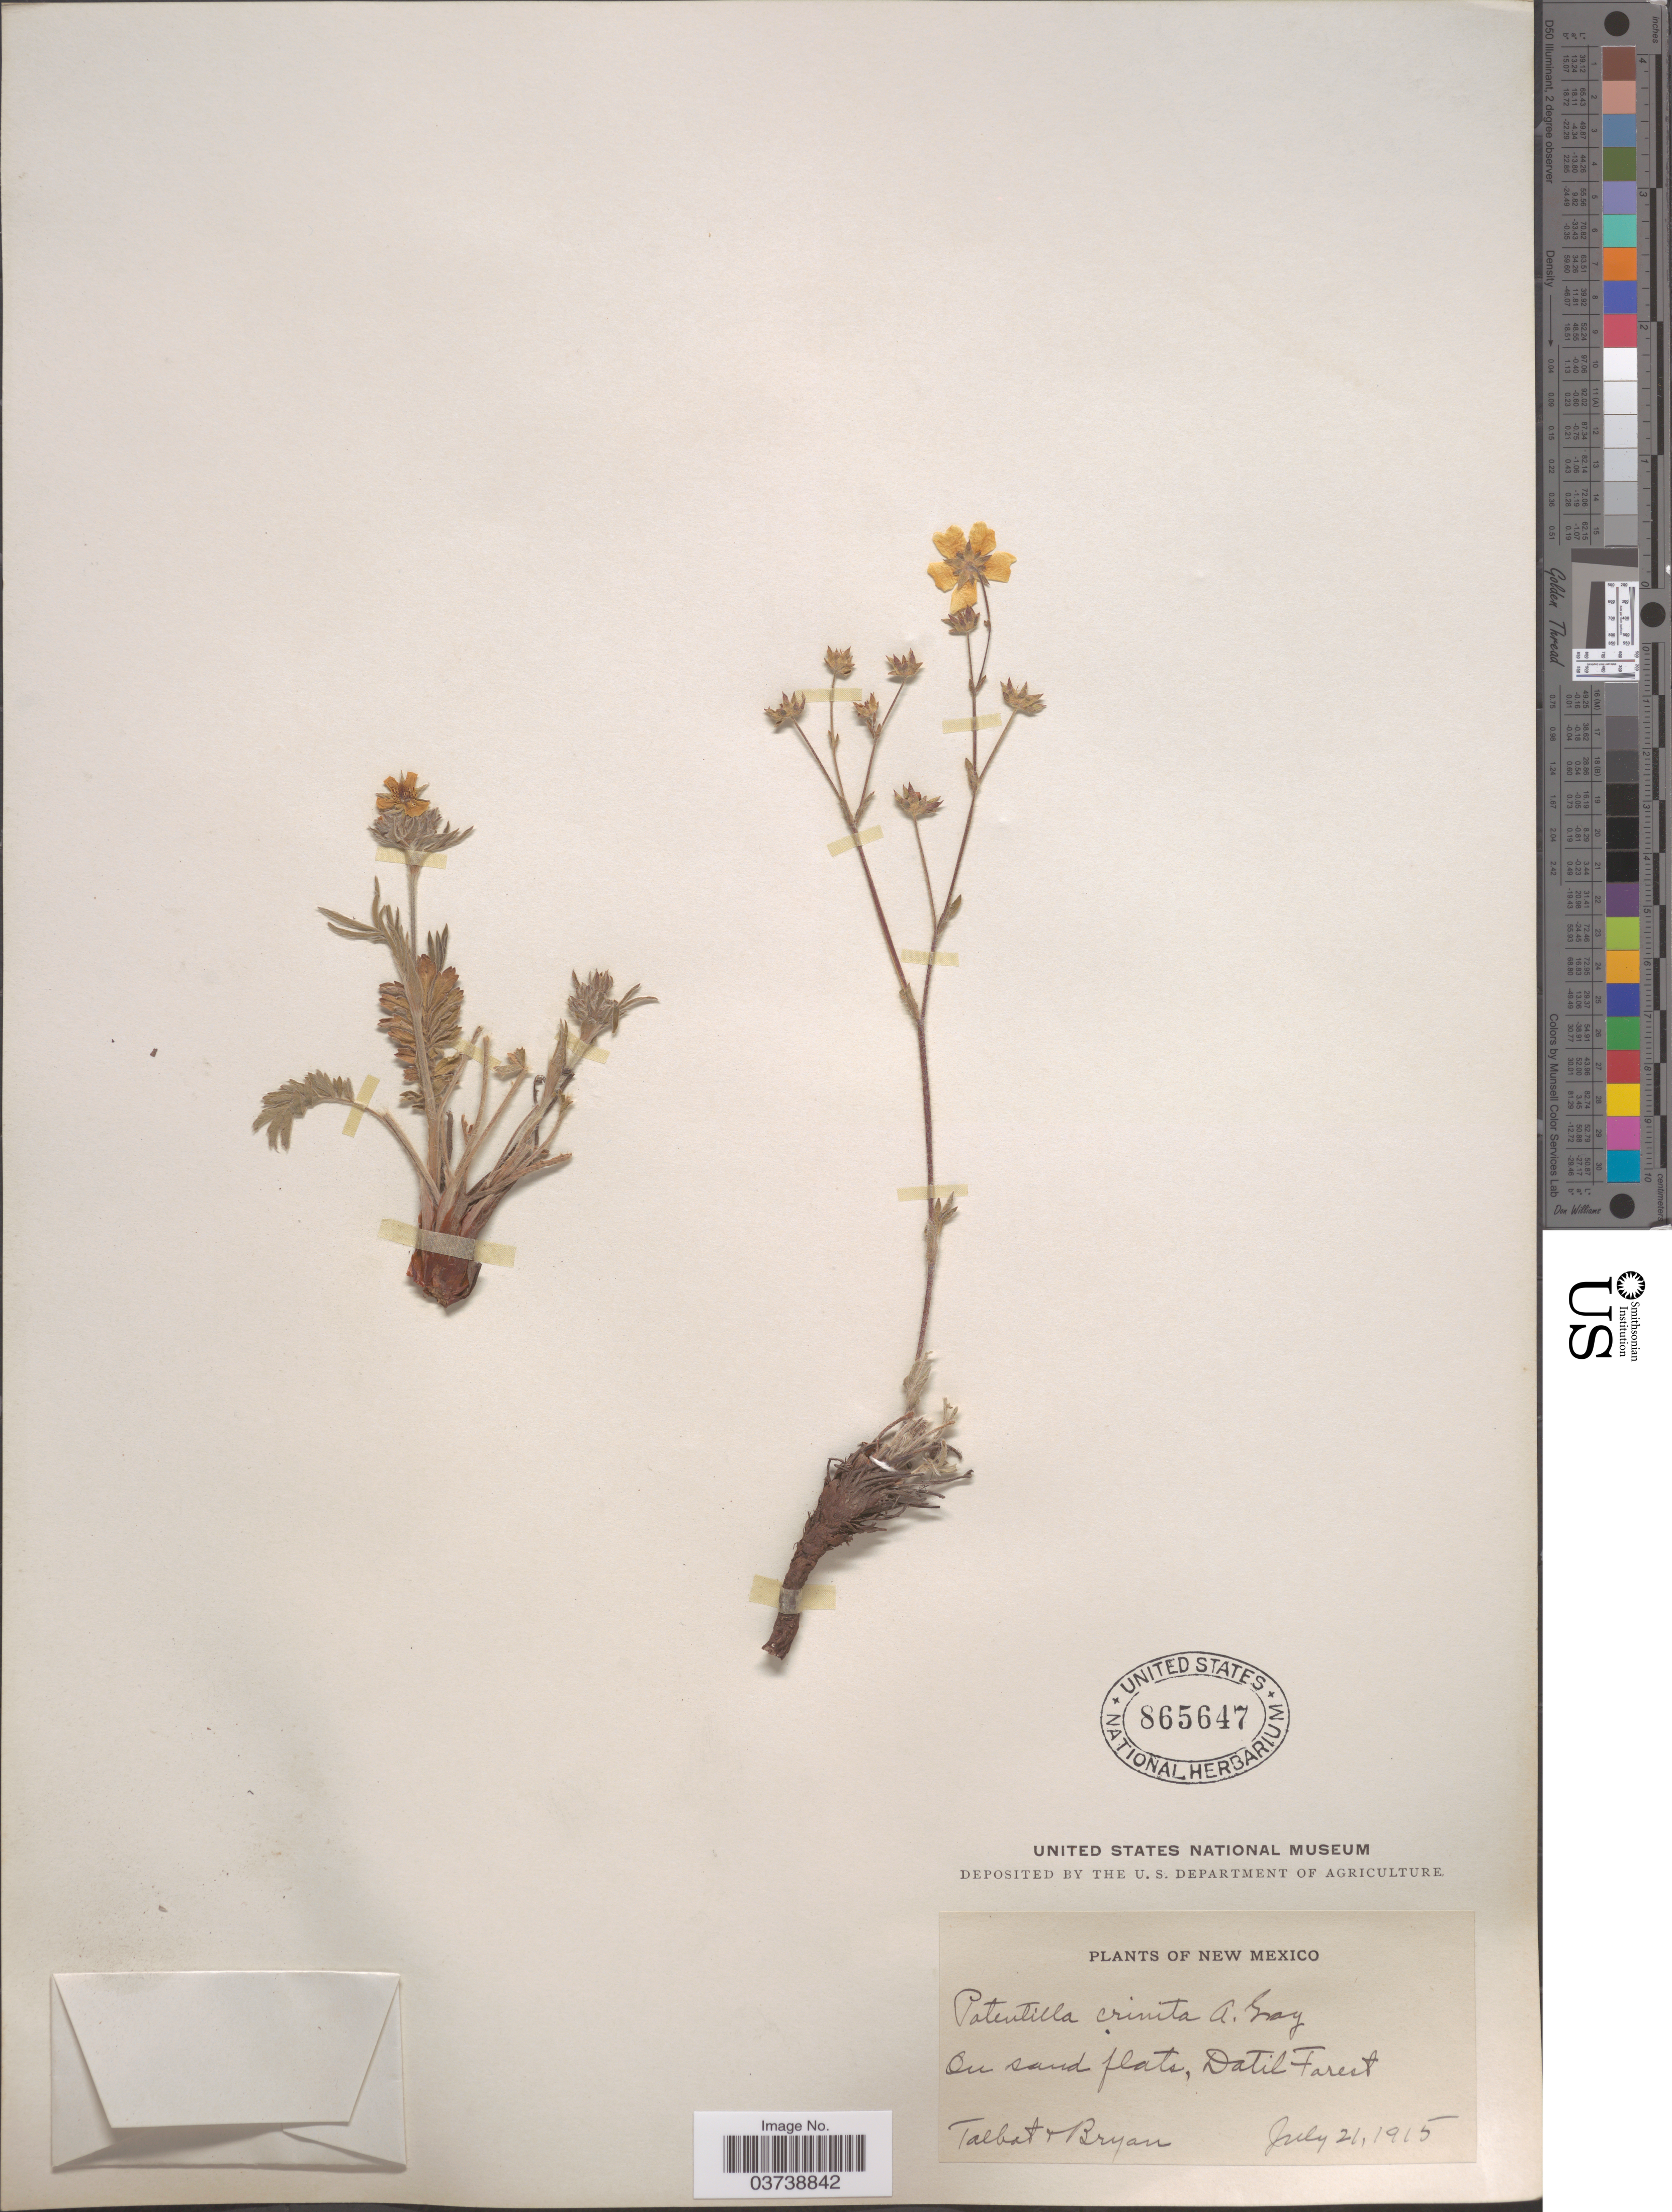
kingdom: Plantae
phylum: Tracheophyta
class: Magnoliopsida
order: Rosales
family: Rosaceae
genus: Potentilla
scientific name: Potentilla crinita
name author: A. Gray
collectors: Talbot & Bryan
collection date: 1915-07-21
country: United States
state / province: New Mexico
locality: On sand flats, Datil Forest.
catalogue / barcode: US 865647